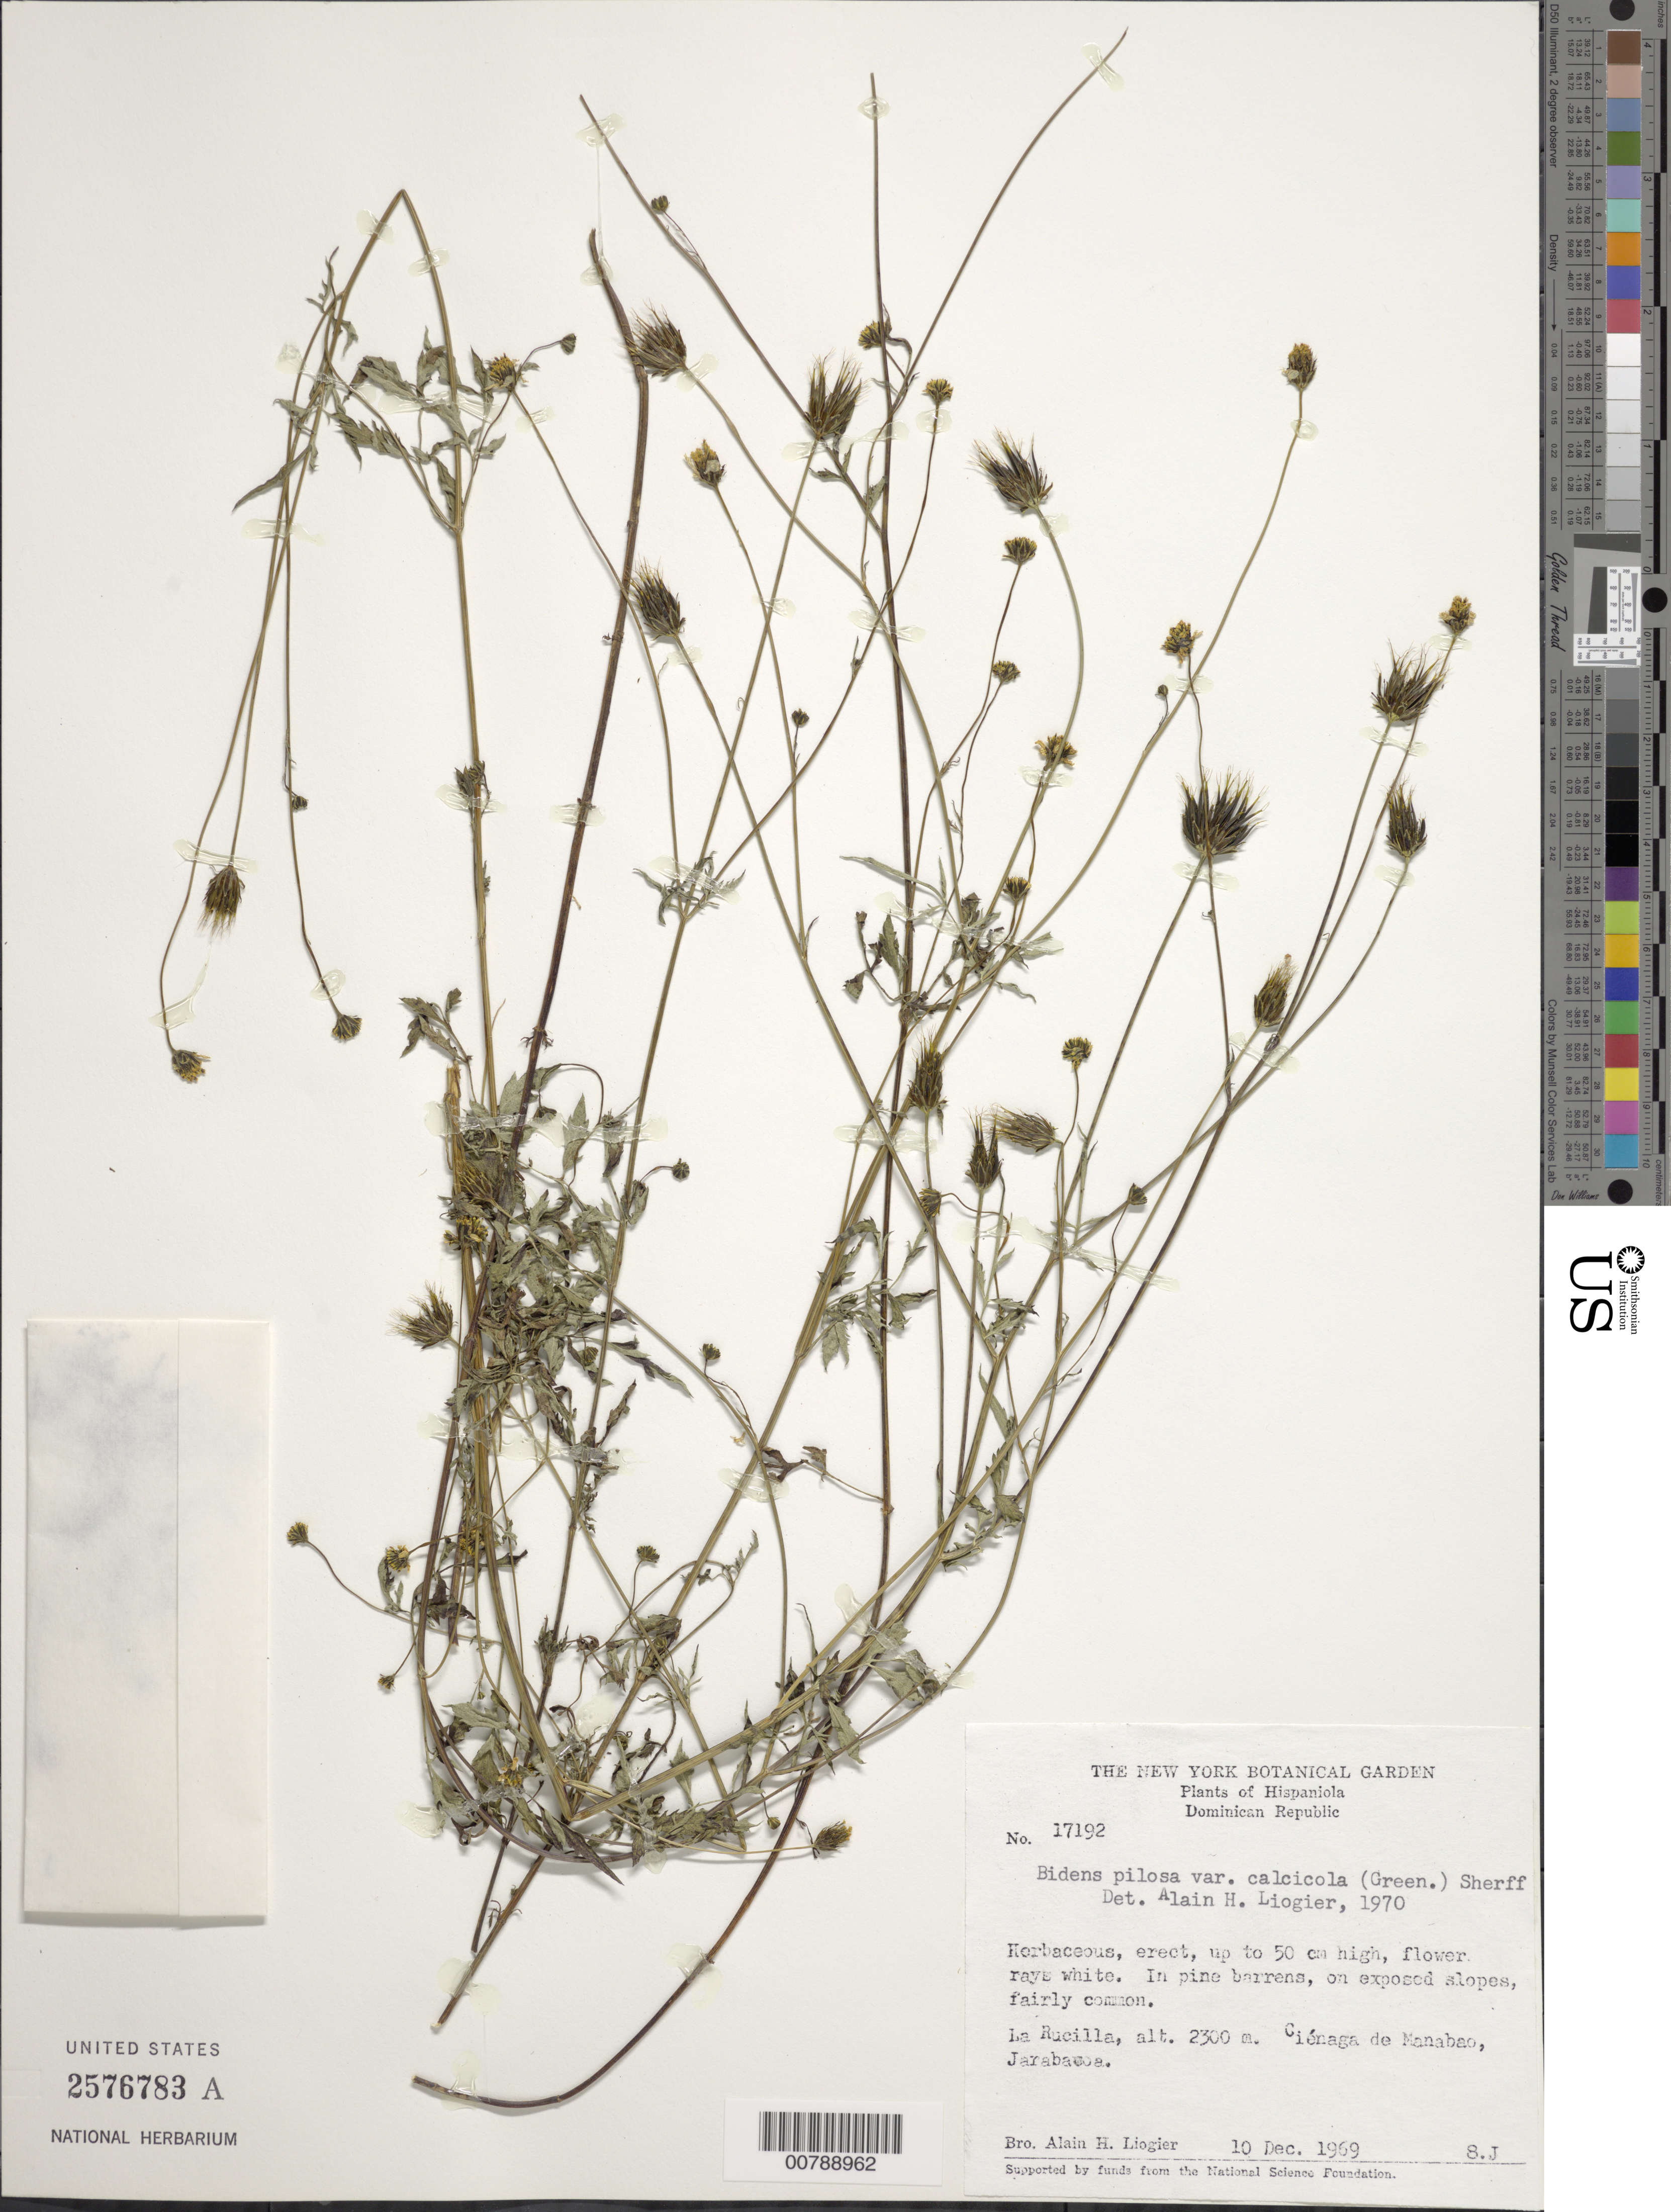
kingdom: Plantae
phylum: Tracheophyta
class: Magnoliopsida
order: Asterales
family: Asteraceae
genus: Bidens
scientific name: Bidens pilosa var. calcicola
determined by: Liogier, Alain H.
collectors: A. H. Liogier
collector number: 17192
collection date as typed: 10 Dec 1969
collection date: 1969-12-10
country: Dominican Republic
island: Hispaniola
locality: La Rucilla. Ciénaga de Manabao, Jarabacoa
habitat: Pine barrens, exposed slopes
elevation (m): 2300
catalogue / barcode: US 2576783A